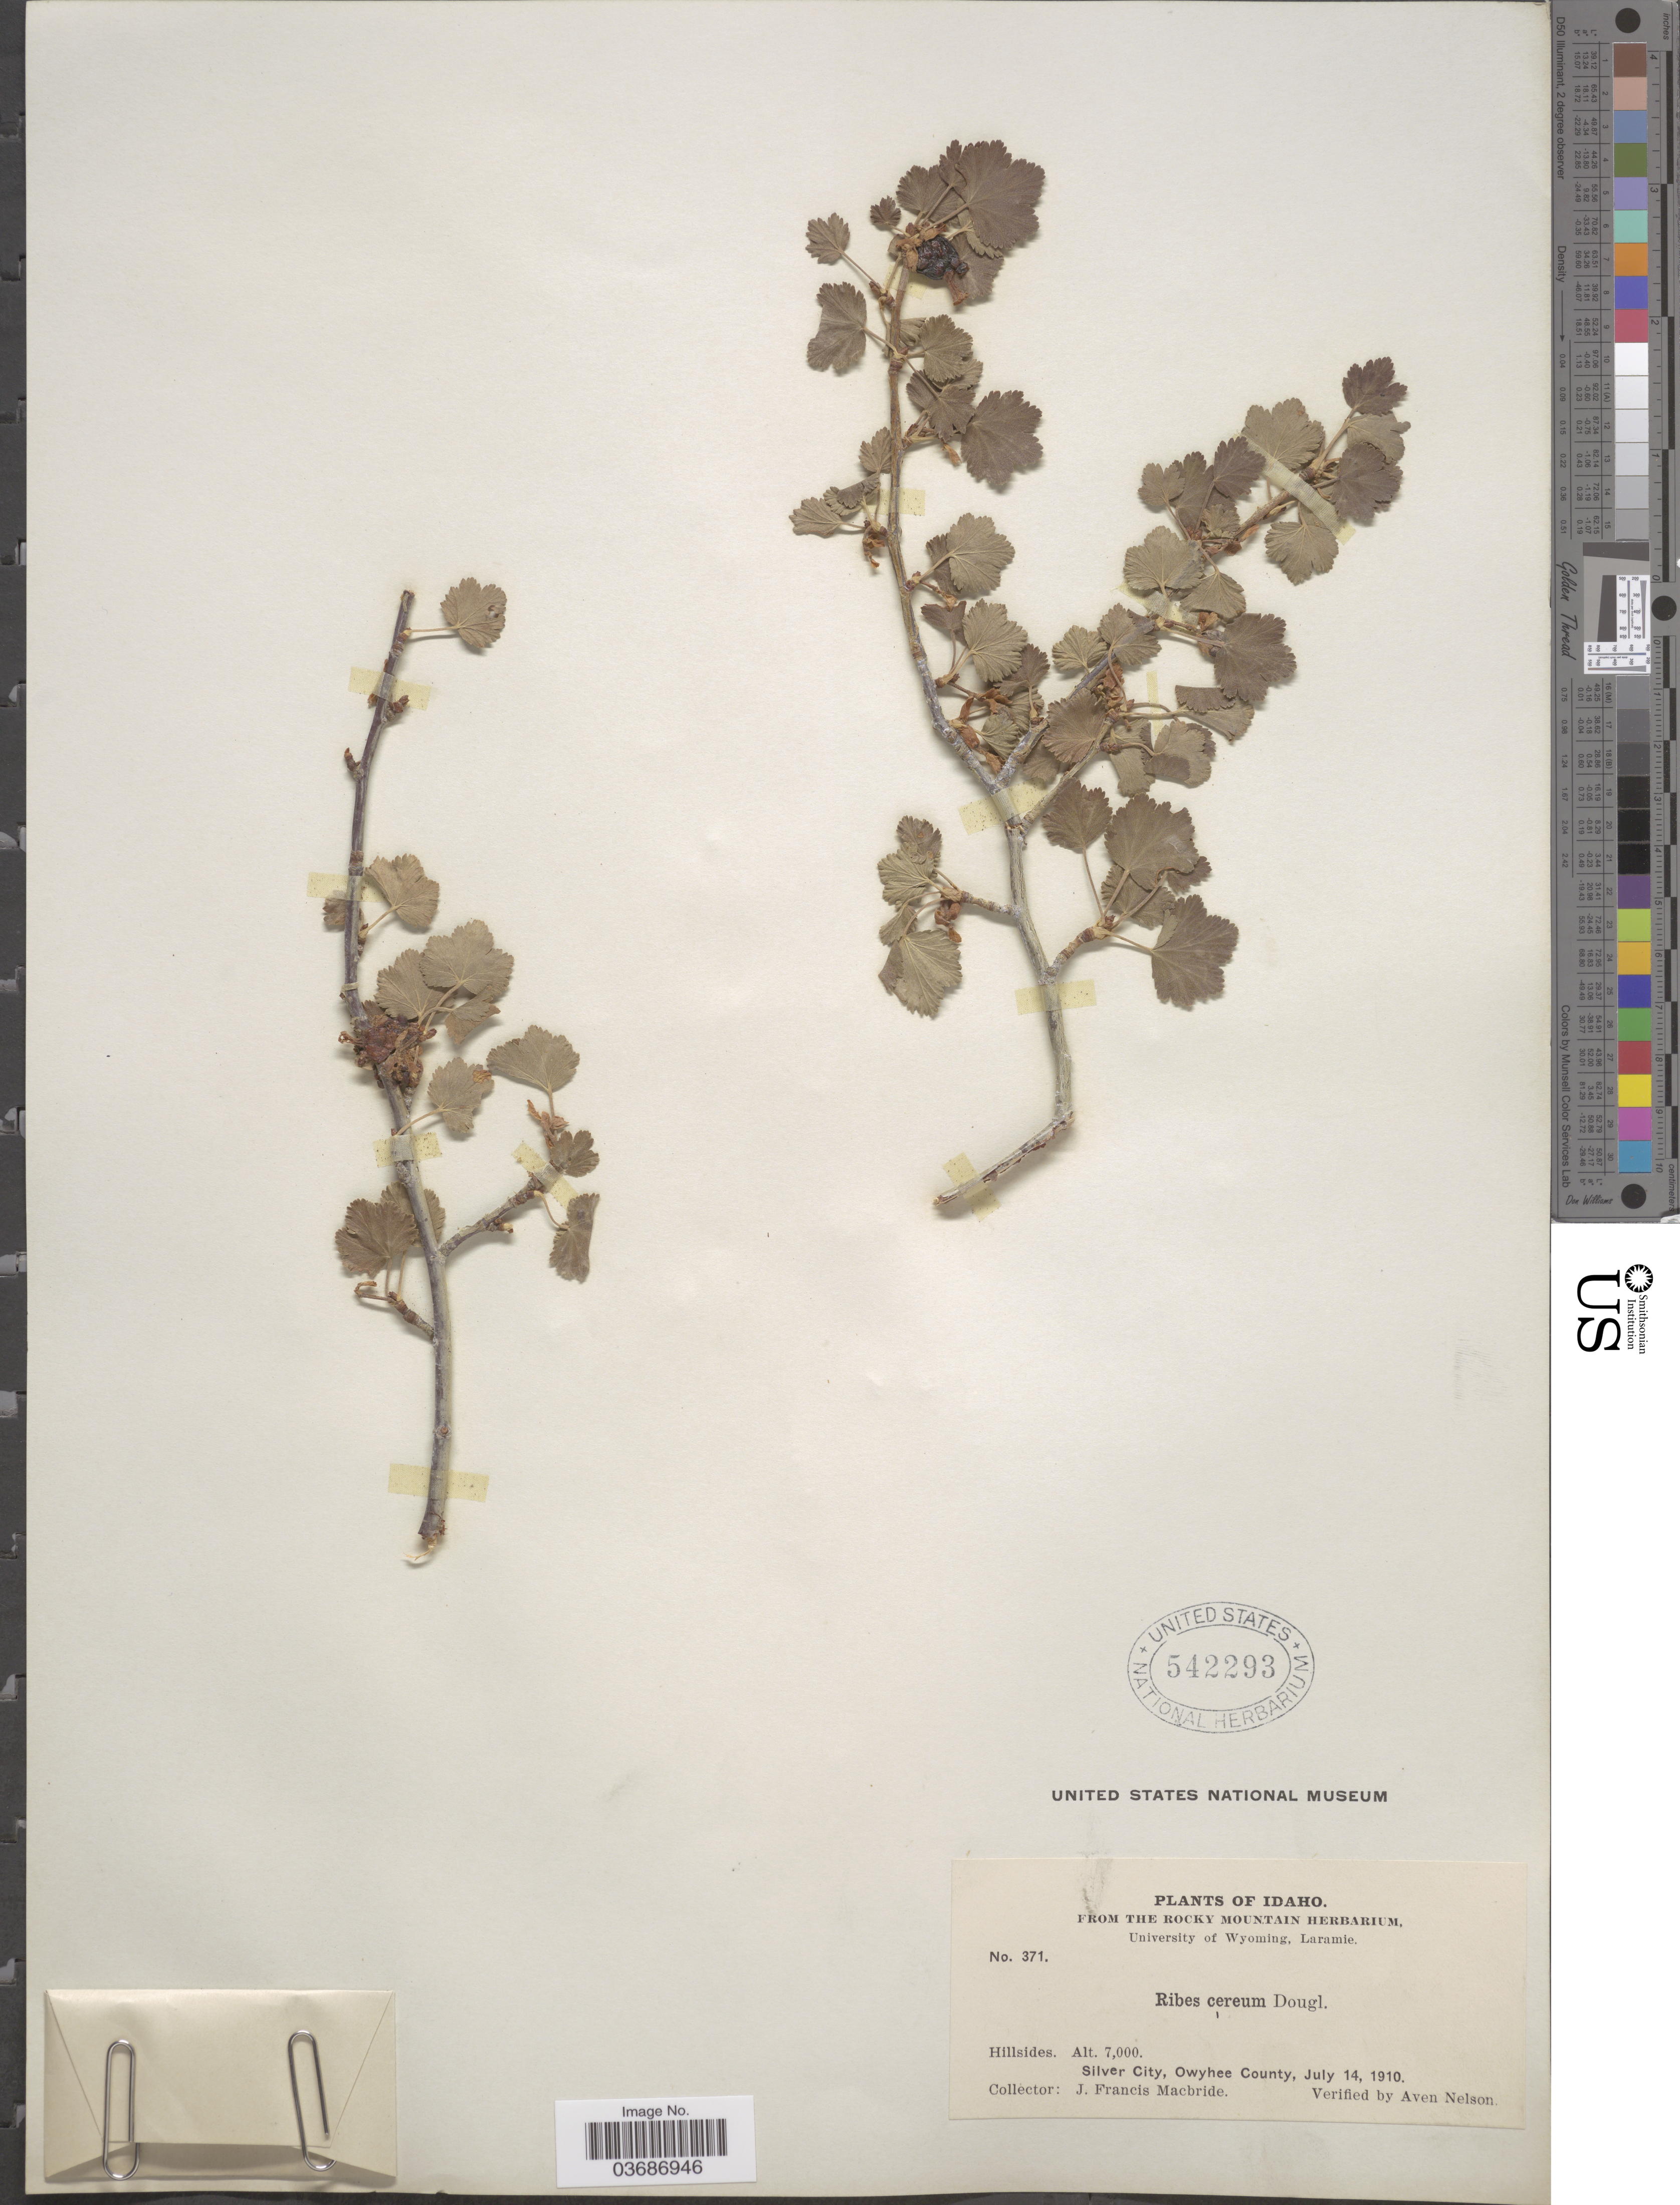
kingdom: Plantae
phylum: Tracheophyta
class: Magnoliopsida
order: Saxifragales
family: Grossulariaceae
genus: Ribes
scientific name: Ribes cereum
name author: Douglas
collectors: J. F. Macbride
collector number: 371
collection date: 1910-07-14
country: United States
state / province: Idaho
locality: Silver City, Owyhee County.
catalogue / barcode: US 542293